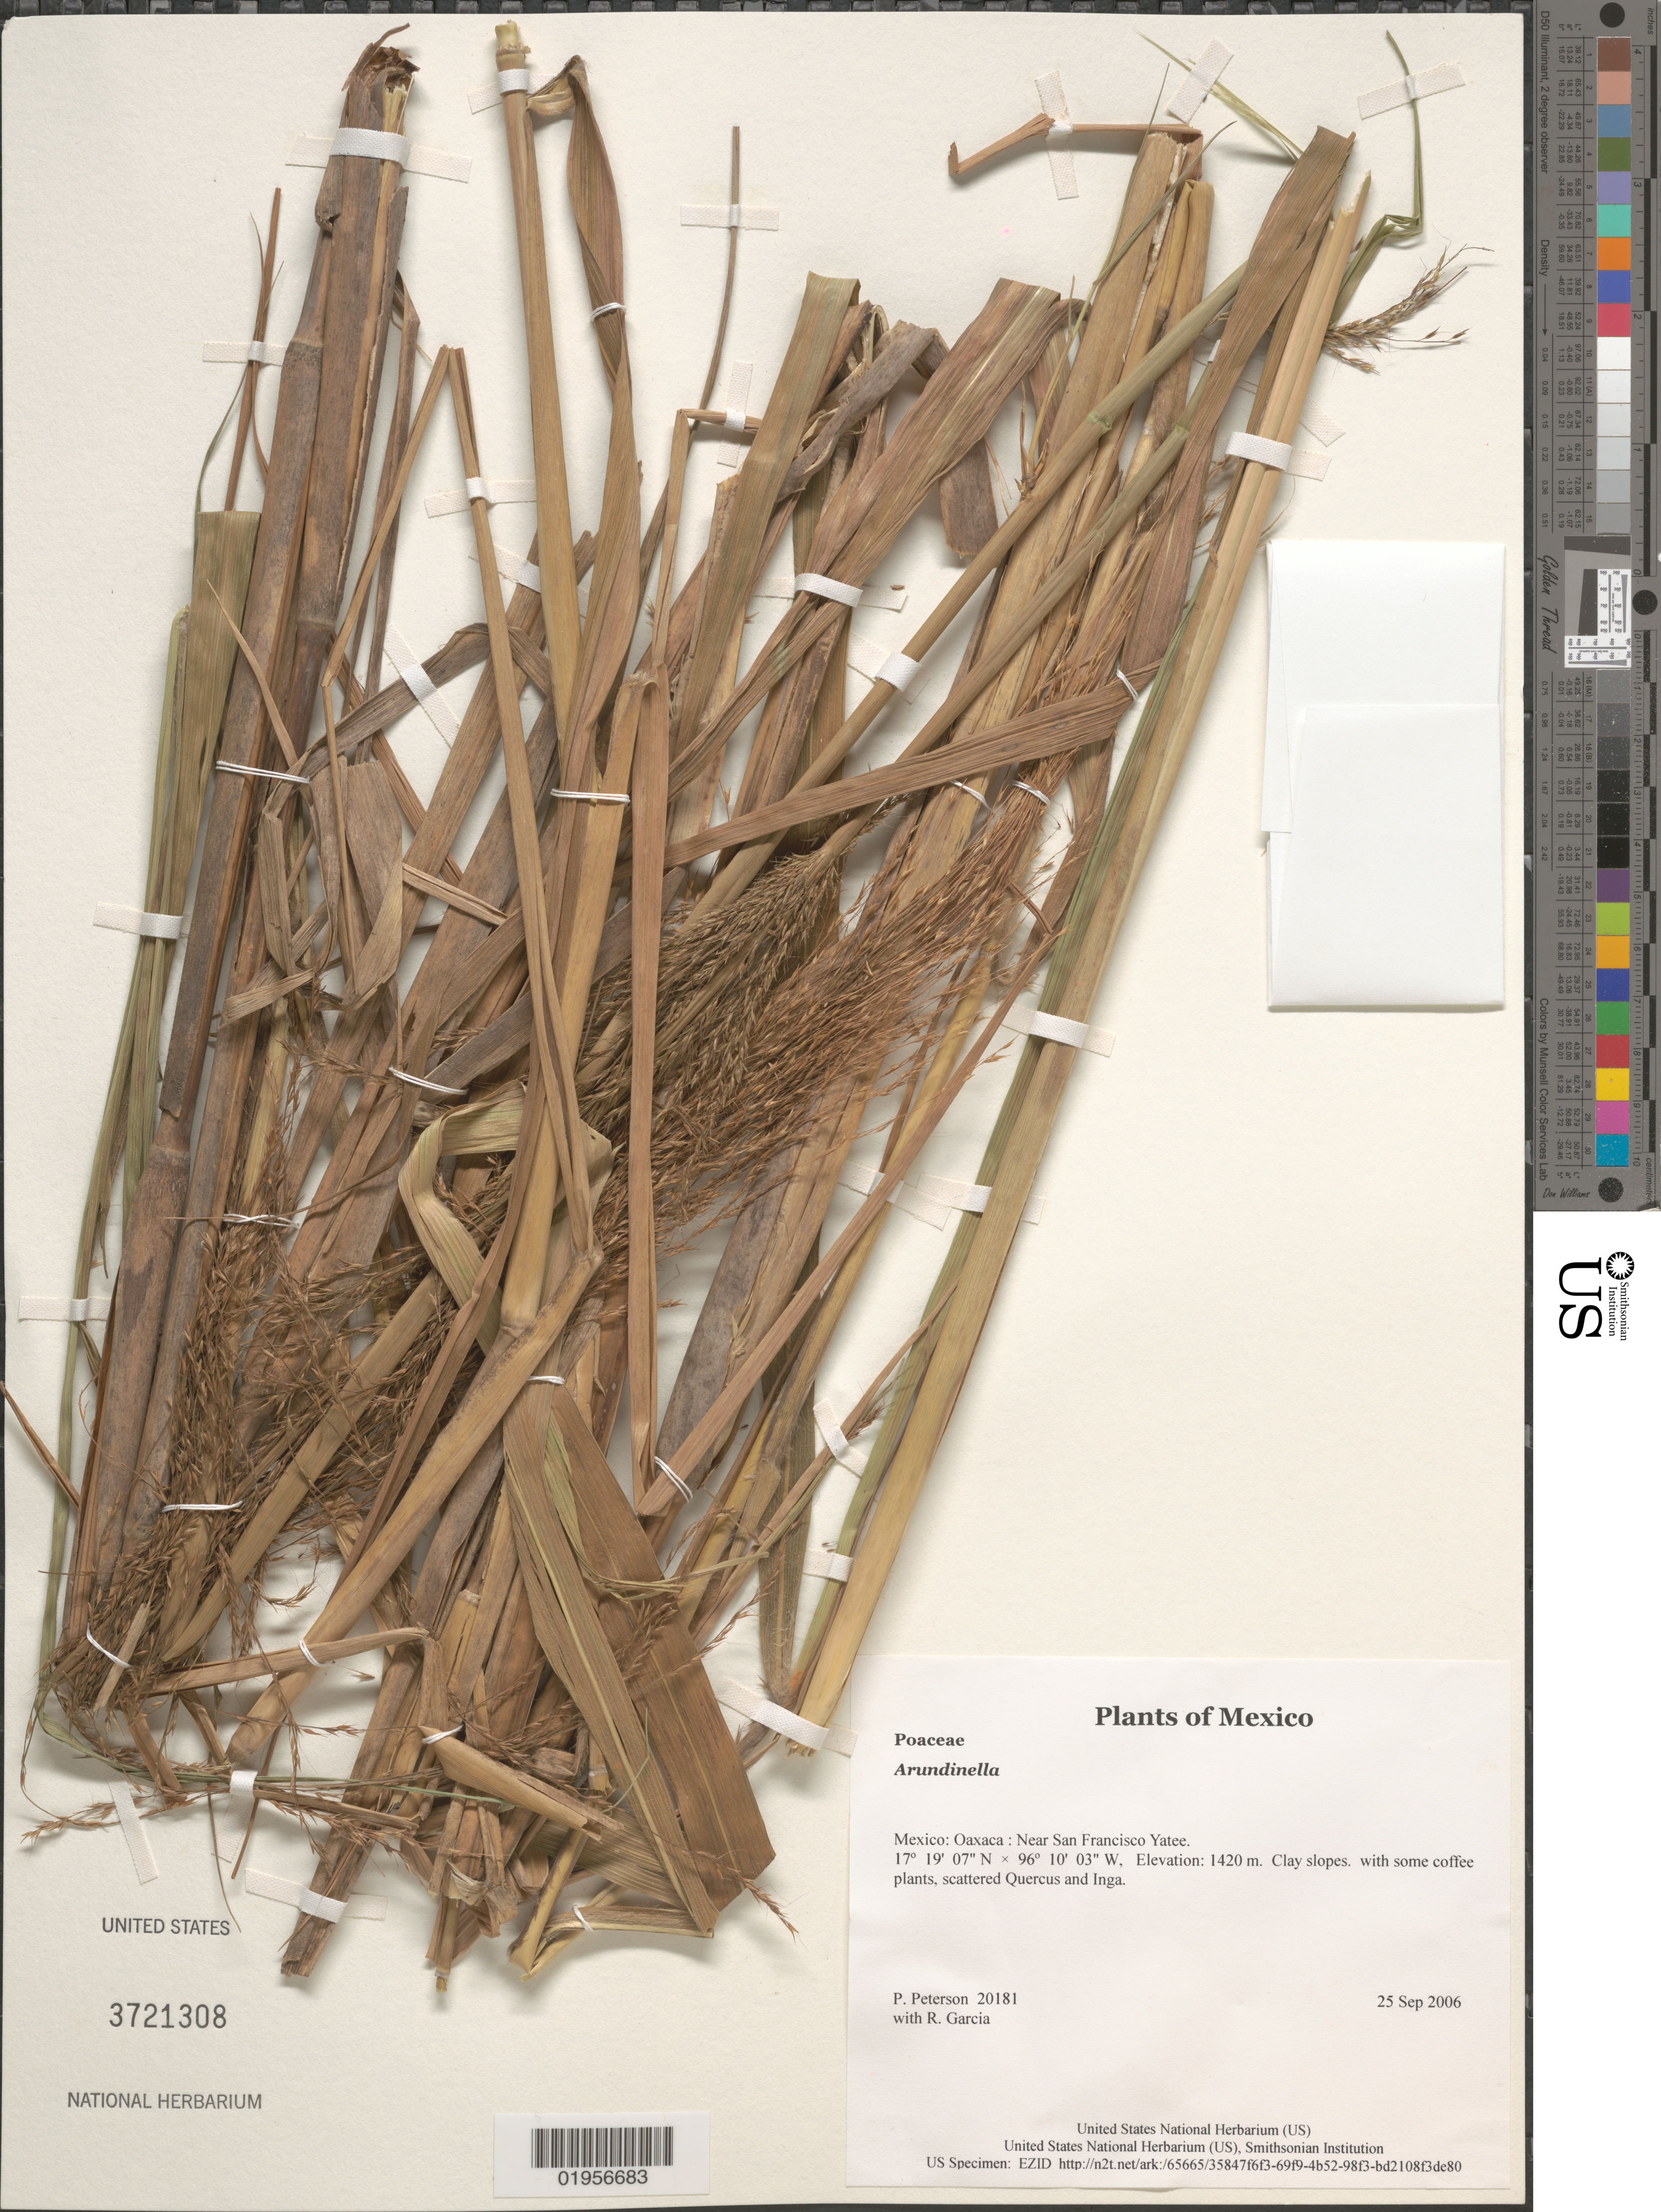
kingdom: Plantae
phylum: Tracheophyta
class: Liliopsida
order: Poales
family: Poaceae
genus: Arundinella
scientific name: Arundinella sp.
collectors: P. M. Peterson & R. Garcia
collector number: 20181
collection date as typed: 25 Sep 2006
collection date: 2006-09-25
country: Mexico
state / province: Oaxaca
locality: Near San Francisco Yatee.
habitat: Clay slopes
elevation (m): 1420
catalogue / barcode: US 3721308